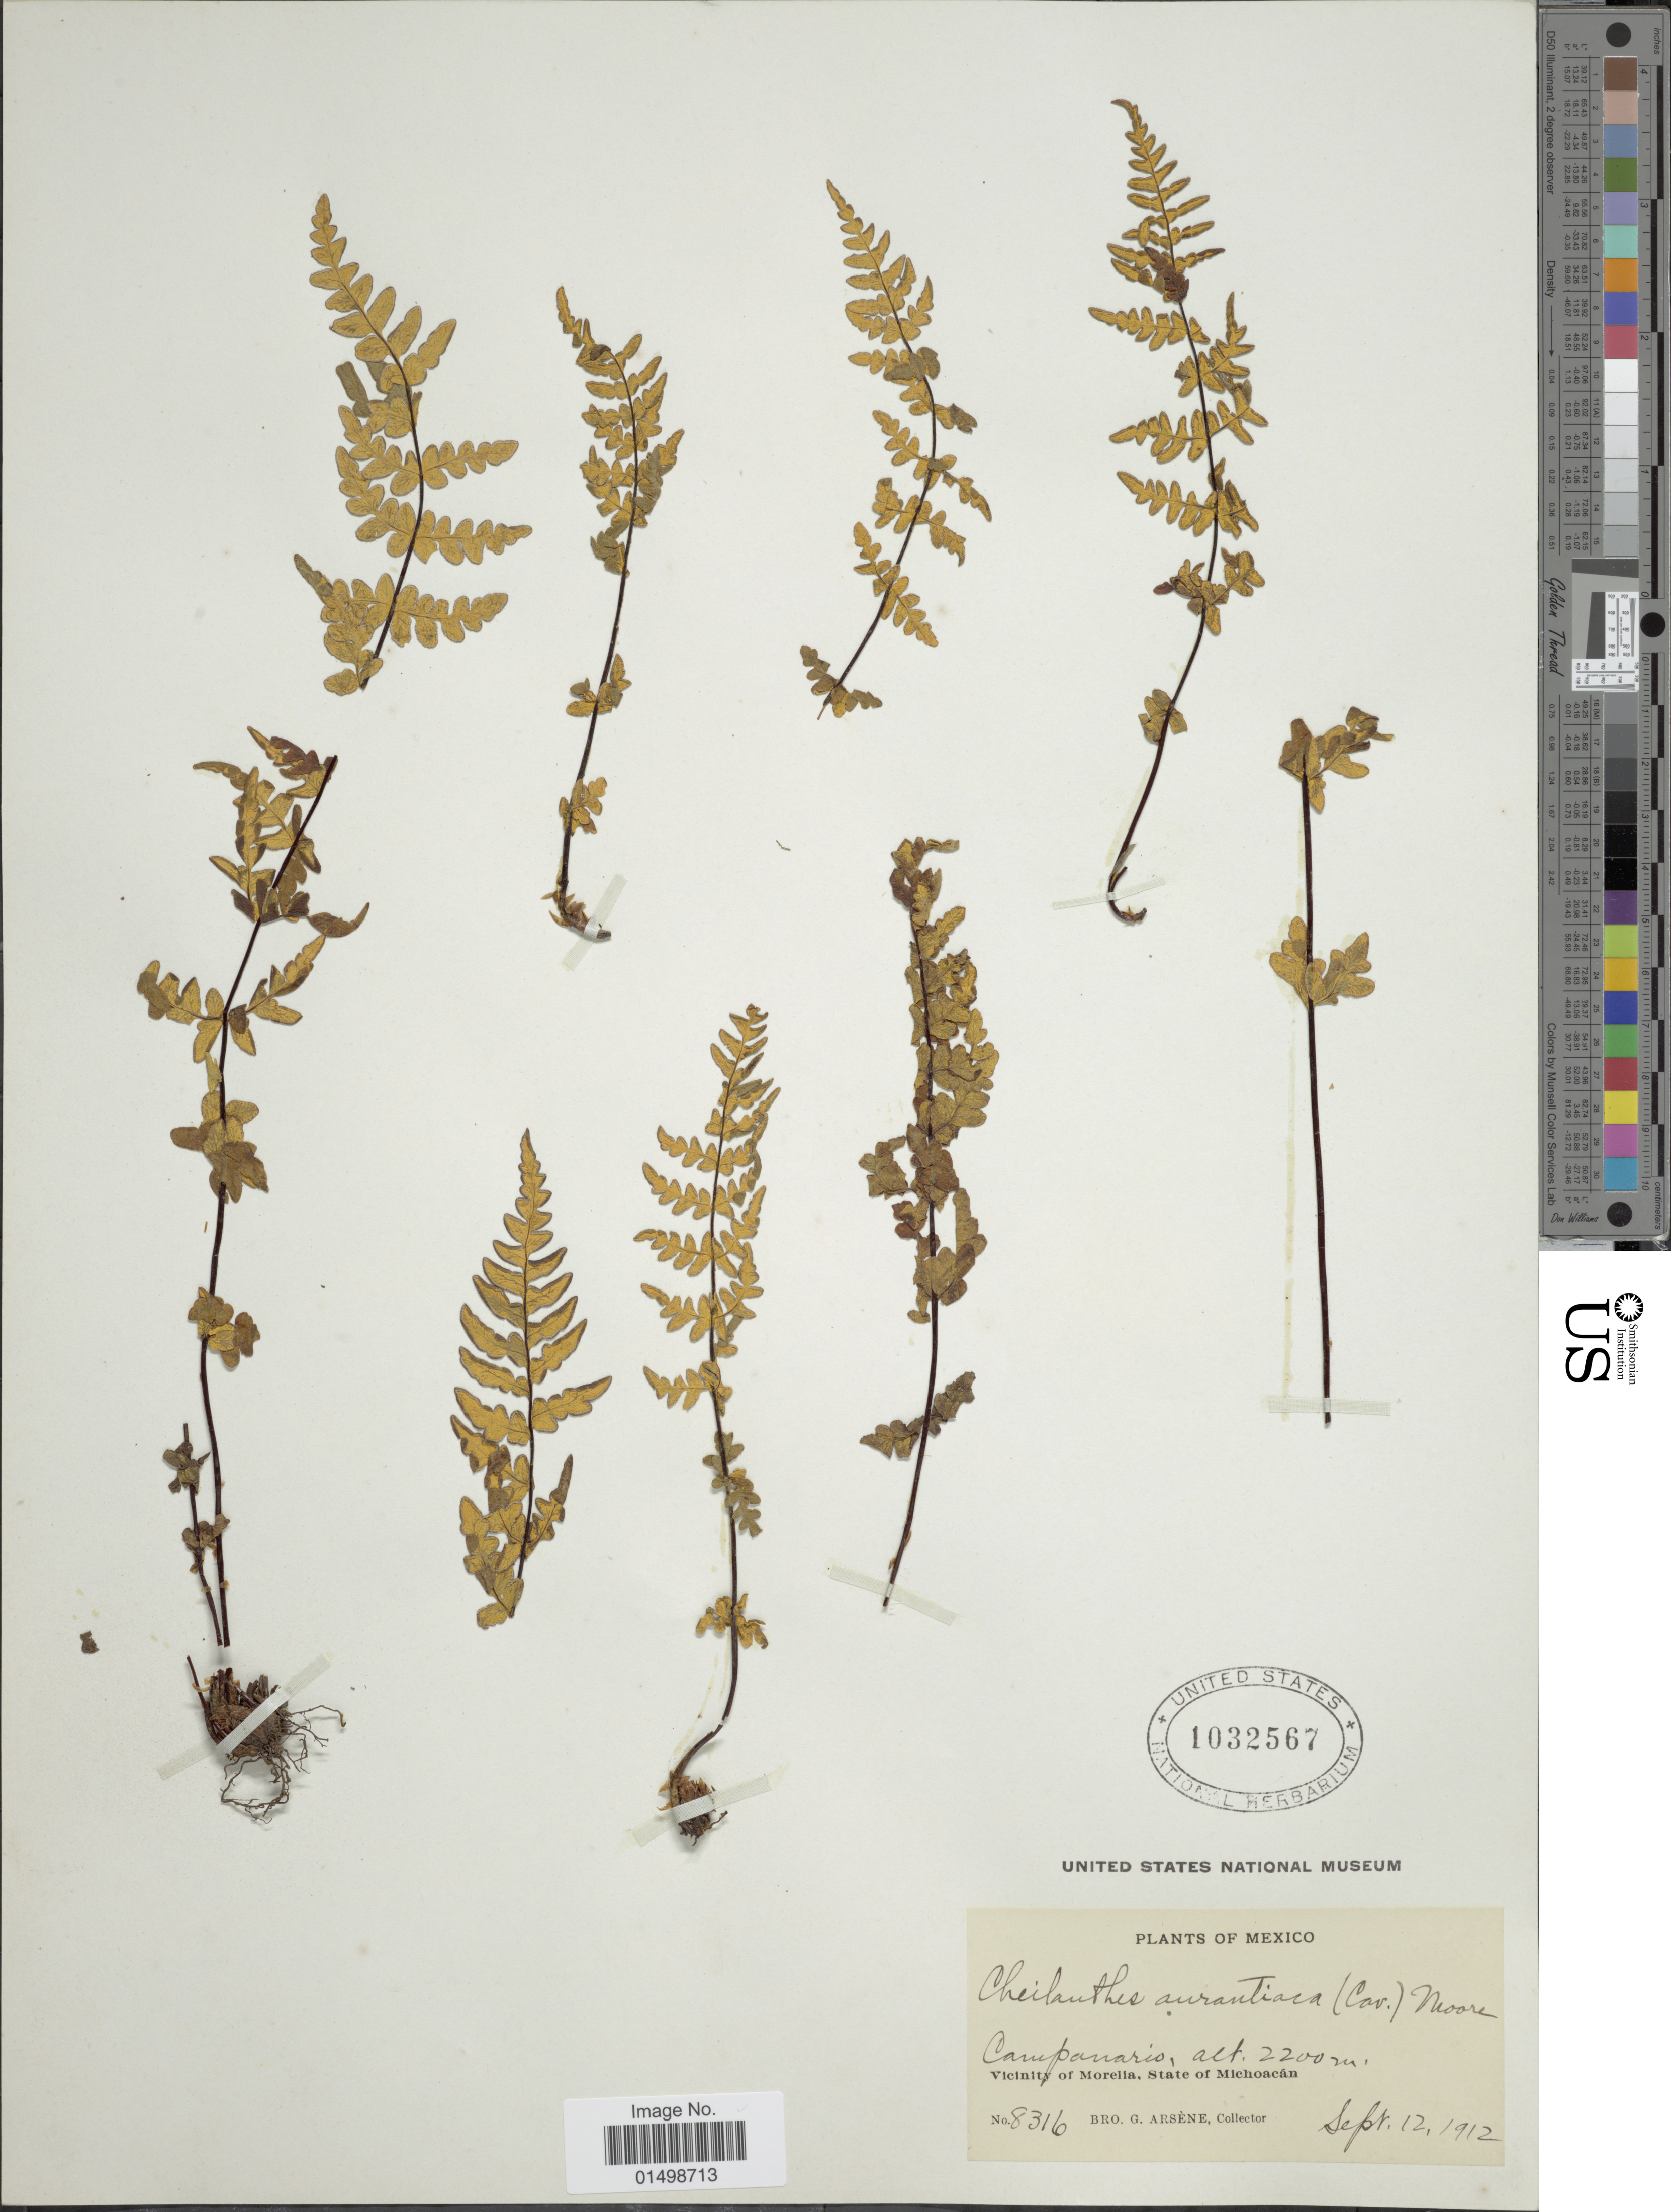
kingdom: Plantae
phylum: Tracheophyta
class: Polypodiopsida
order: Polypodiales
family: Pteridaceae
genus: Cheilanthes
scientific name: Cheilanthes aurantiaca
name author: (Cav.) T. Moore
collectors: Bro. G. Arsène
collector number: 8316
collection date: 1912-09-12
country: Mexico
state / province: Michoacán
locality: Companario, Vicinity of Moreila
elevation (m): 2200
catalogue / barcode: US 1032567